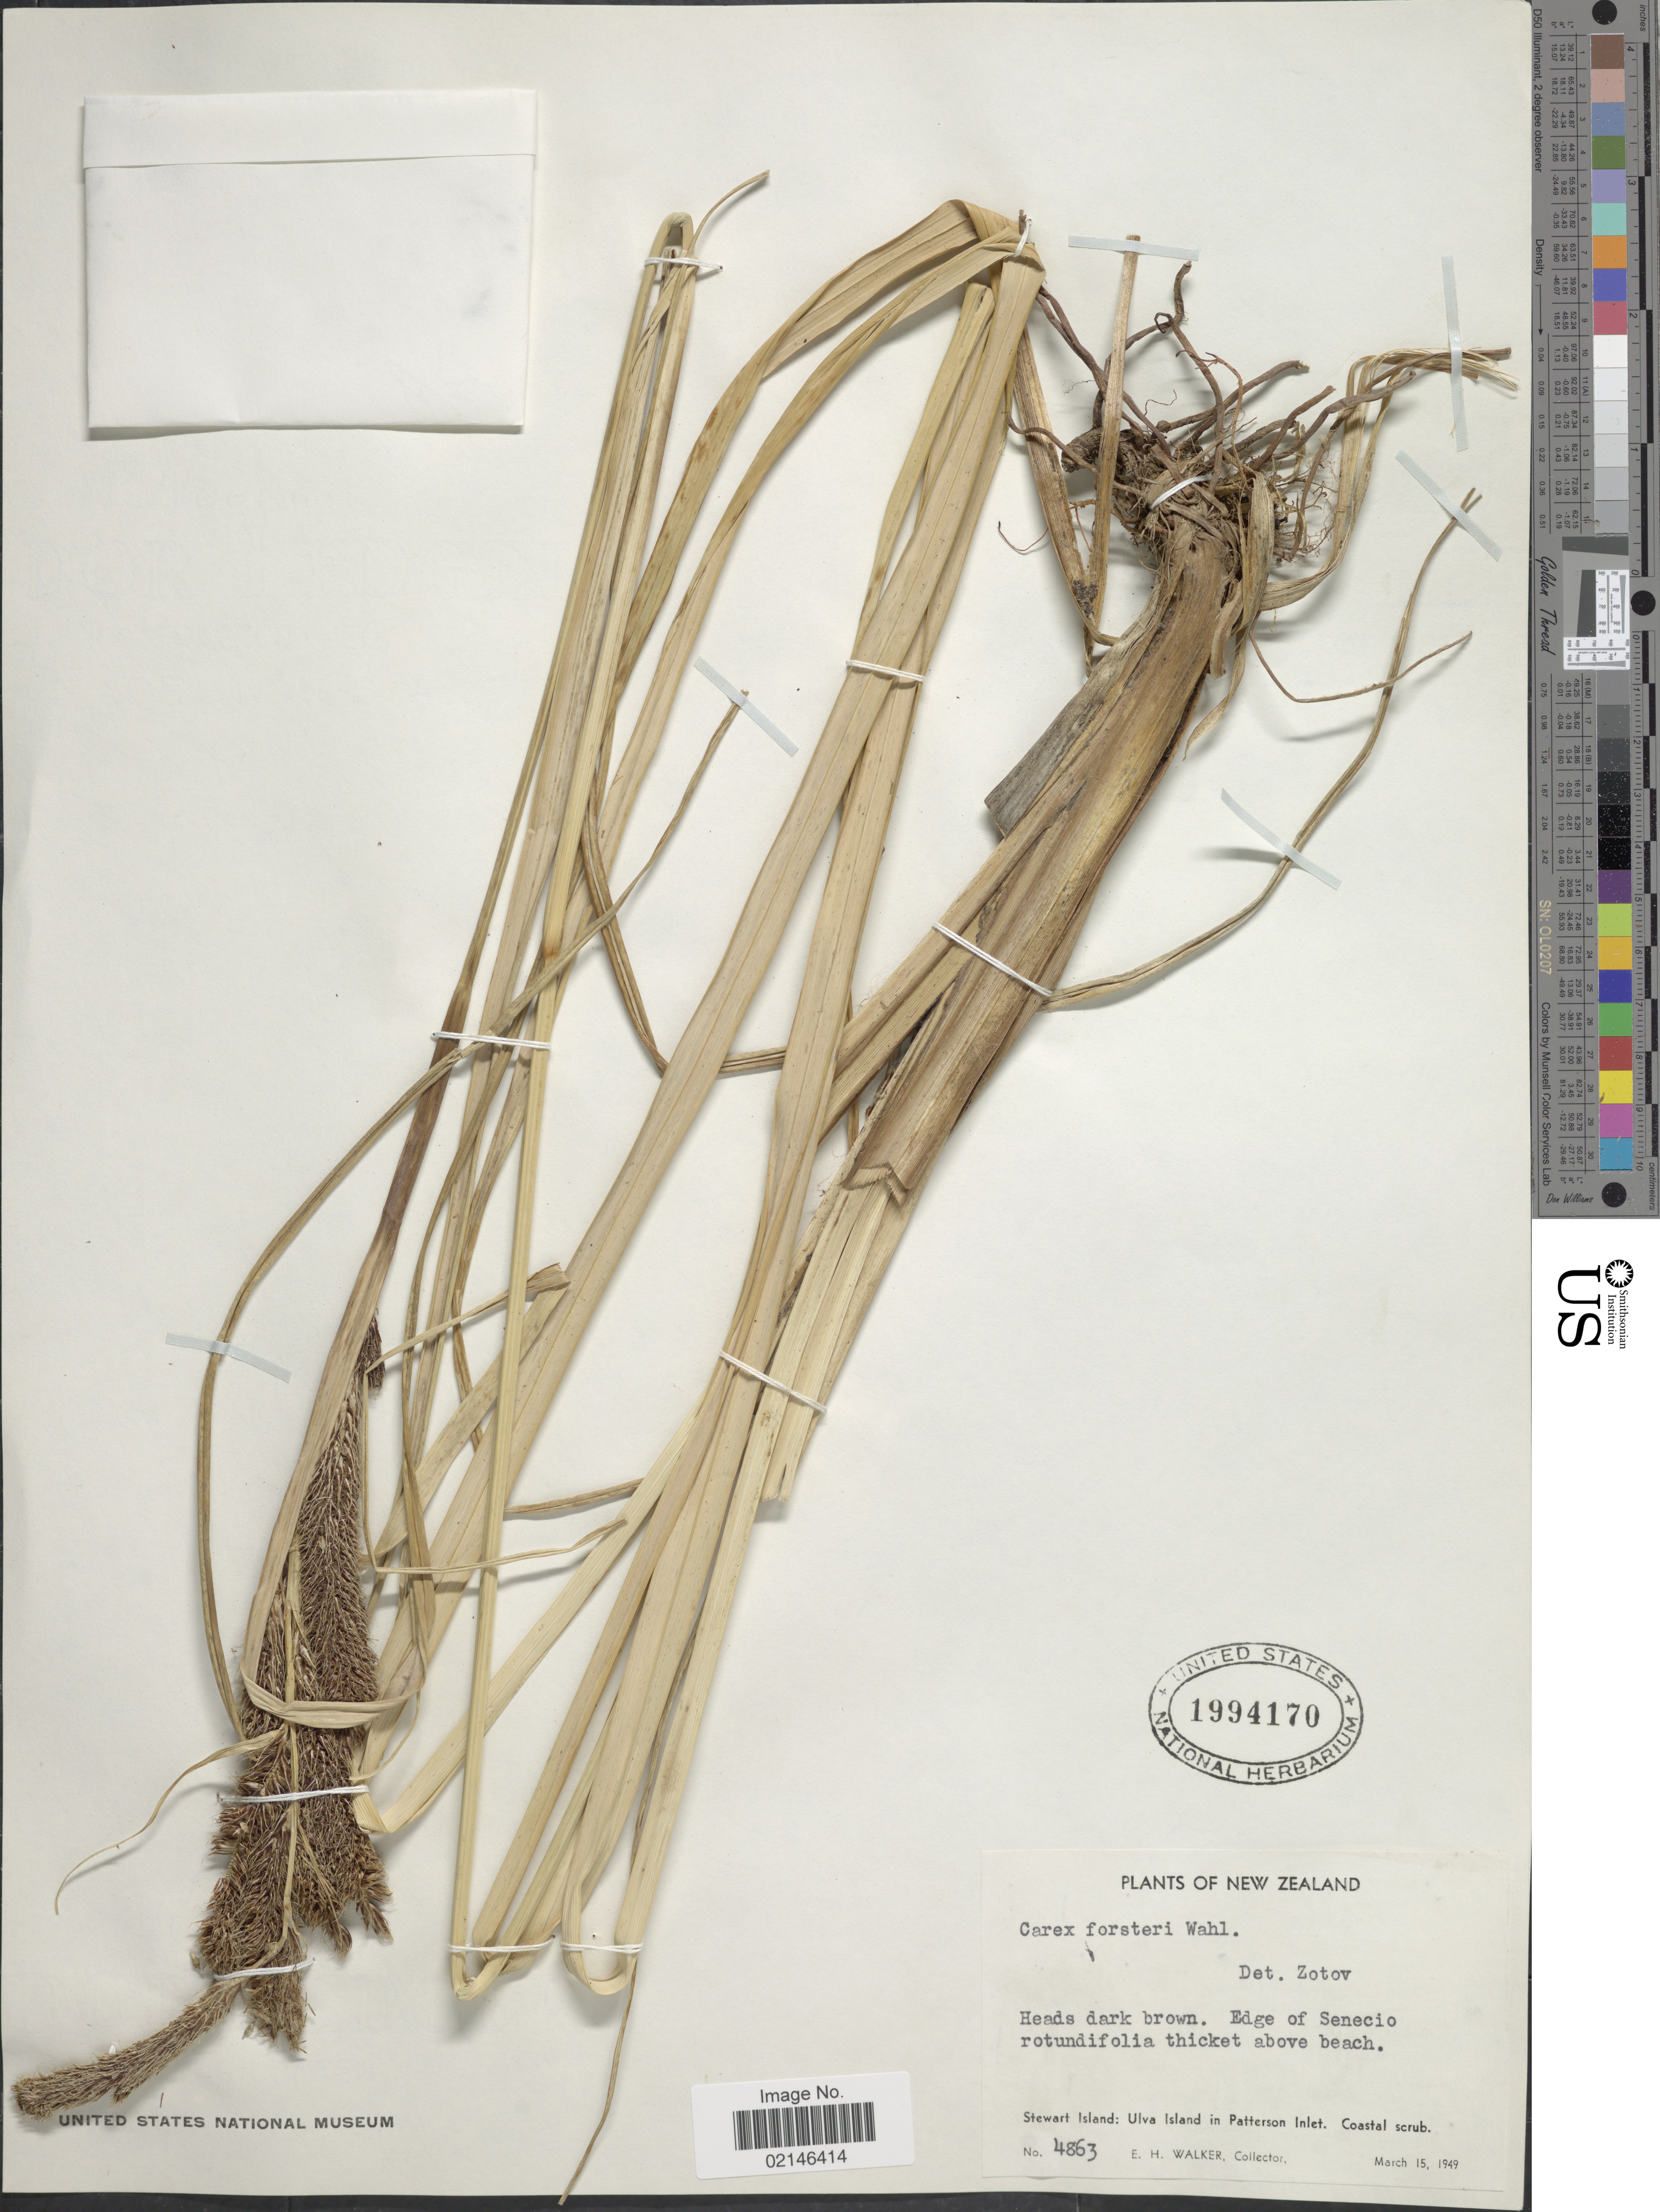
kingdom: Plantae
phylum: Tracheophyta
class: Liliopsida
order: Poales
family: Cyperaceae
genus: Carex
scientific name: Carex forsteri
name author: Wahlenb.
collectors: E. H. Walker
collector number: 4863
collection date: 1949-03-15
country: New Zealand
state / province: Southland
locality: Stewart Island: Ulva Island in Patterson Inlet. Coastal scrub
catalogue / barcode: US 1994170